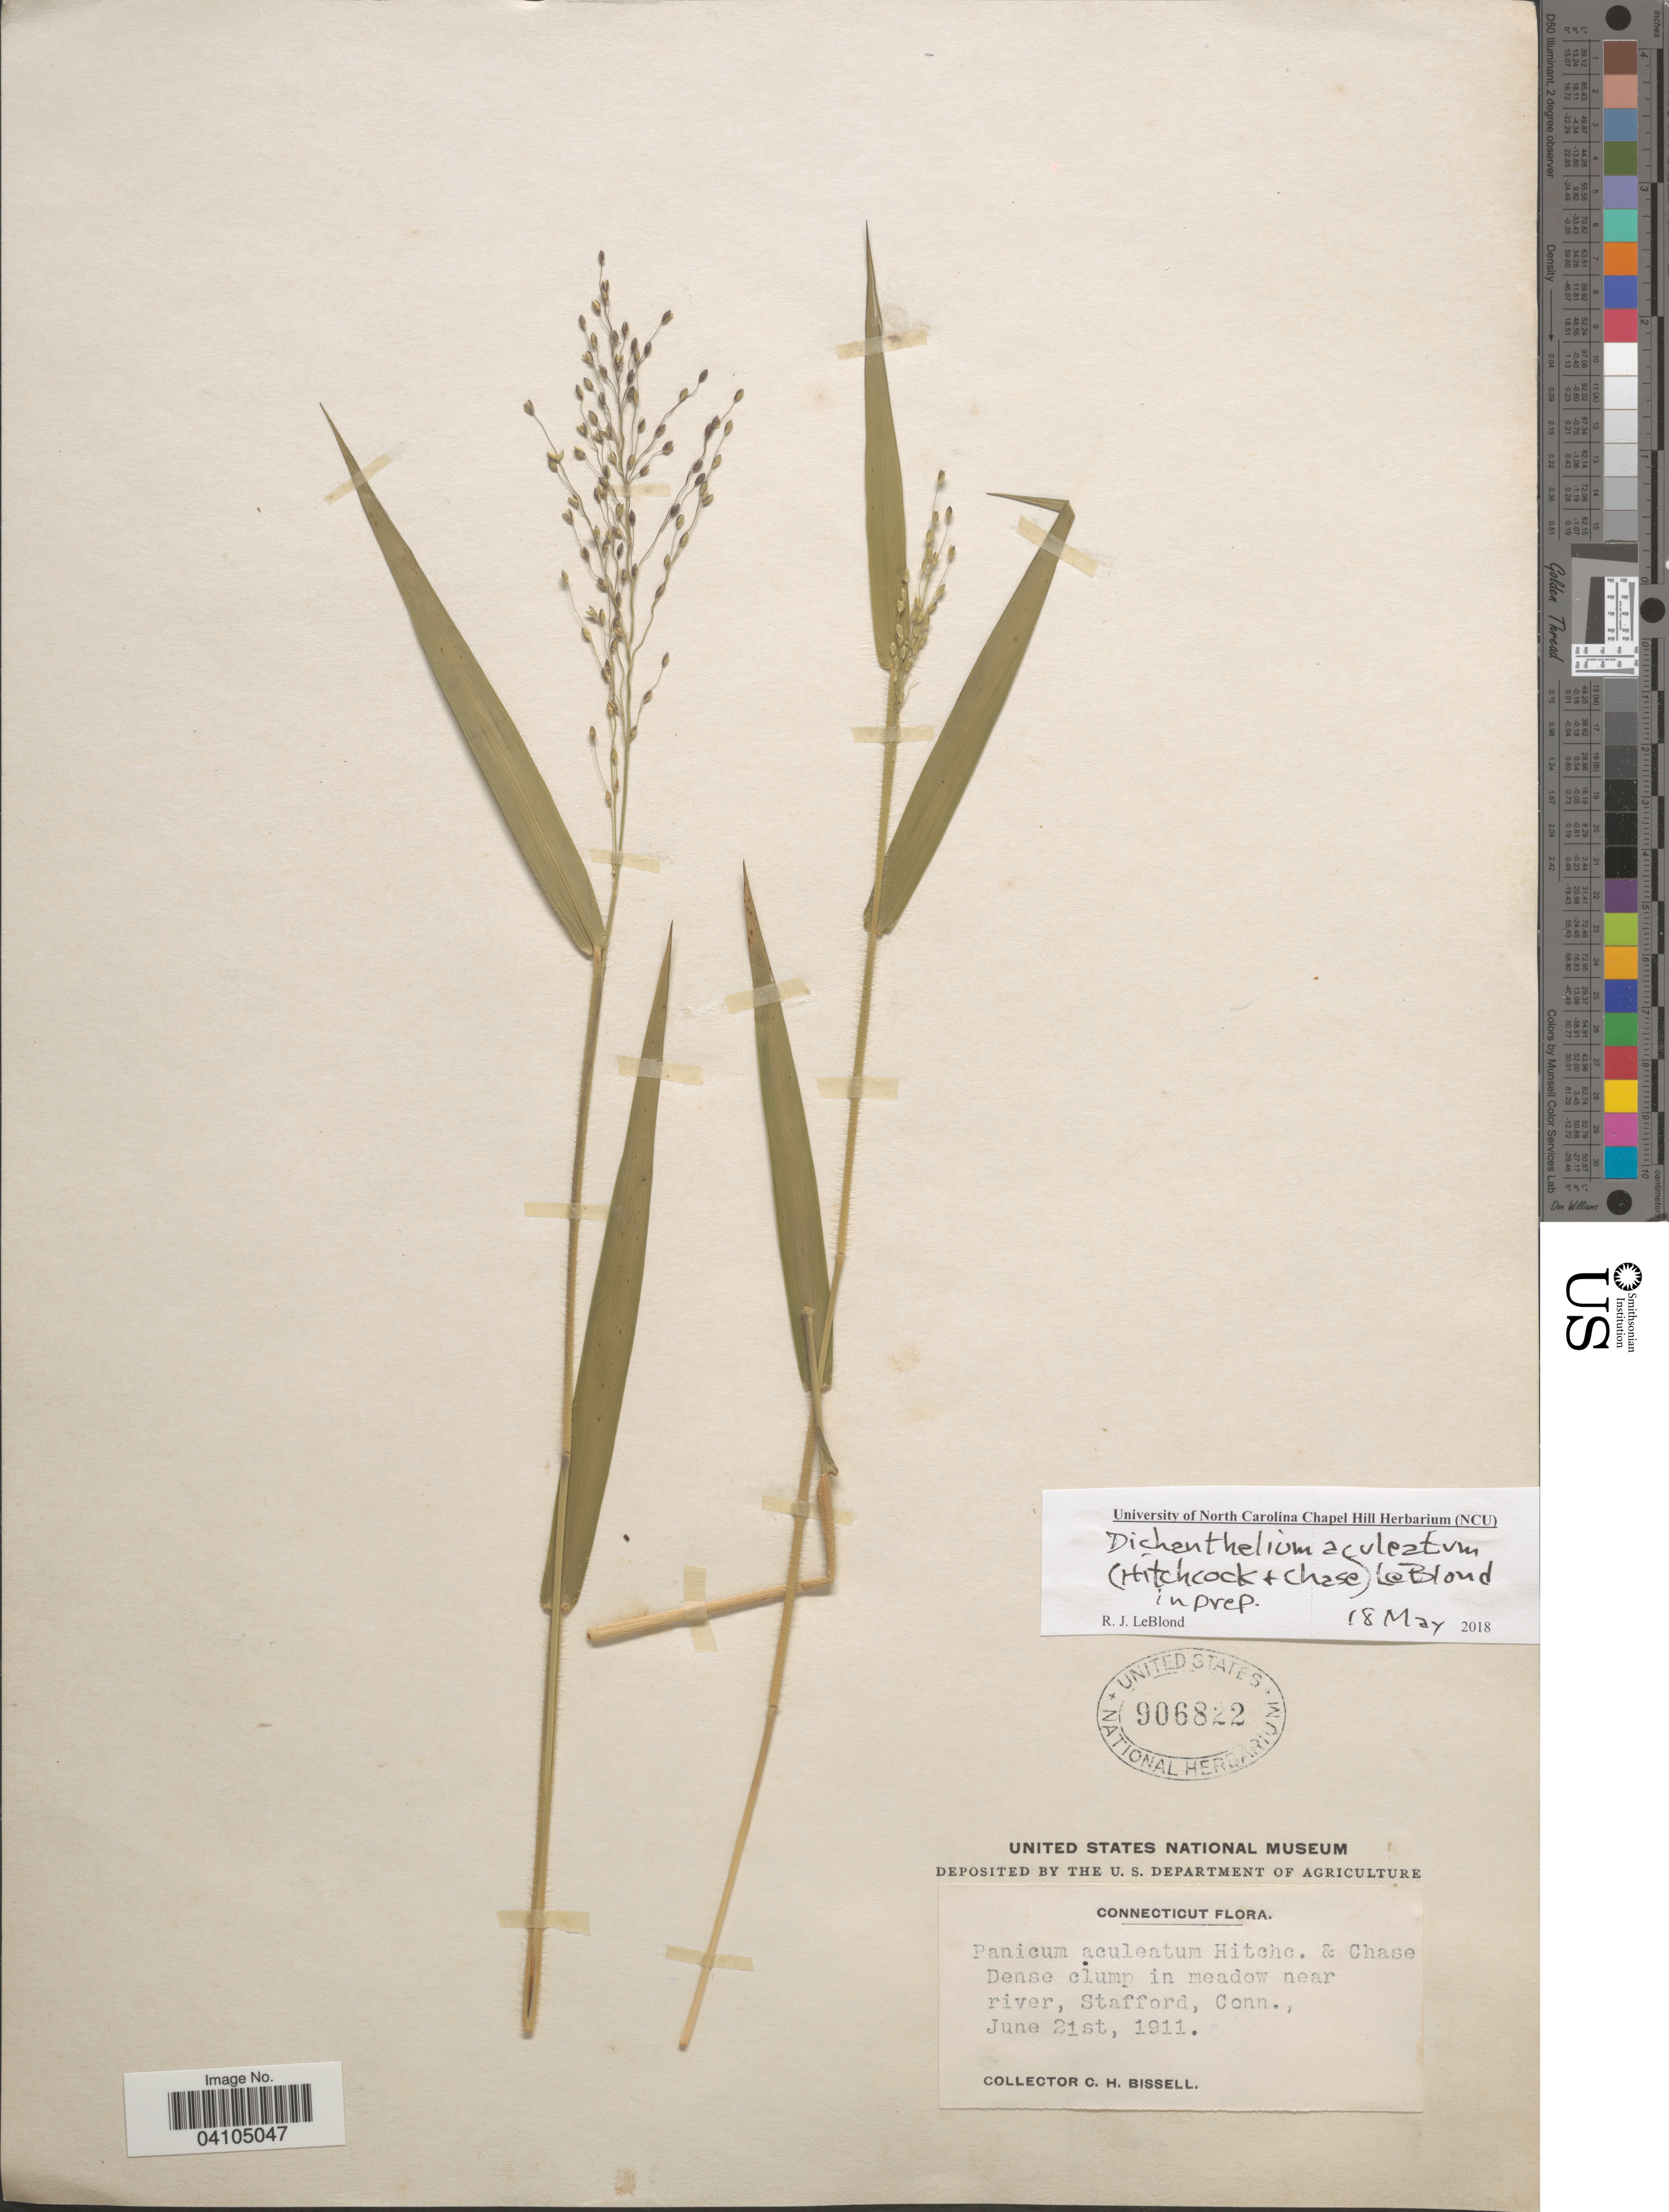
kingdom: Plantae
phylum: Tracheophyta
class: Liliopsida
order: Poales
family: Poaceae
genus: Dichanthelium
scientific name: Dichanthelium scabriusculum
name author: (Elliott) Gould & C.A. Clark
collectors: C. Bissell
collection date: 1911-06-21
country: United States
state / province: Connecticut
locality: Stafford.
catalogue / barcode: US 906822